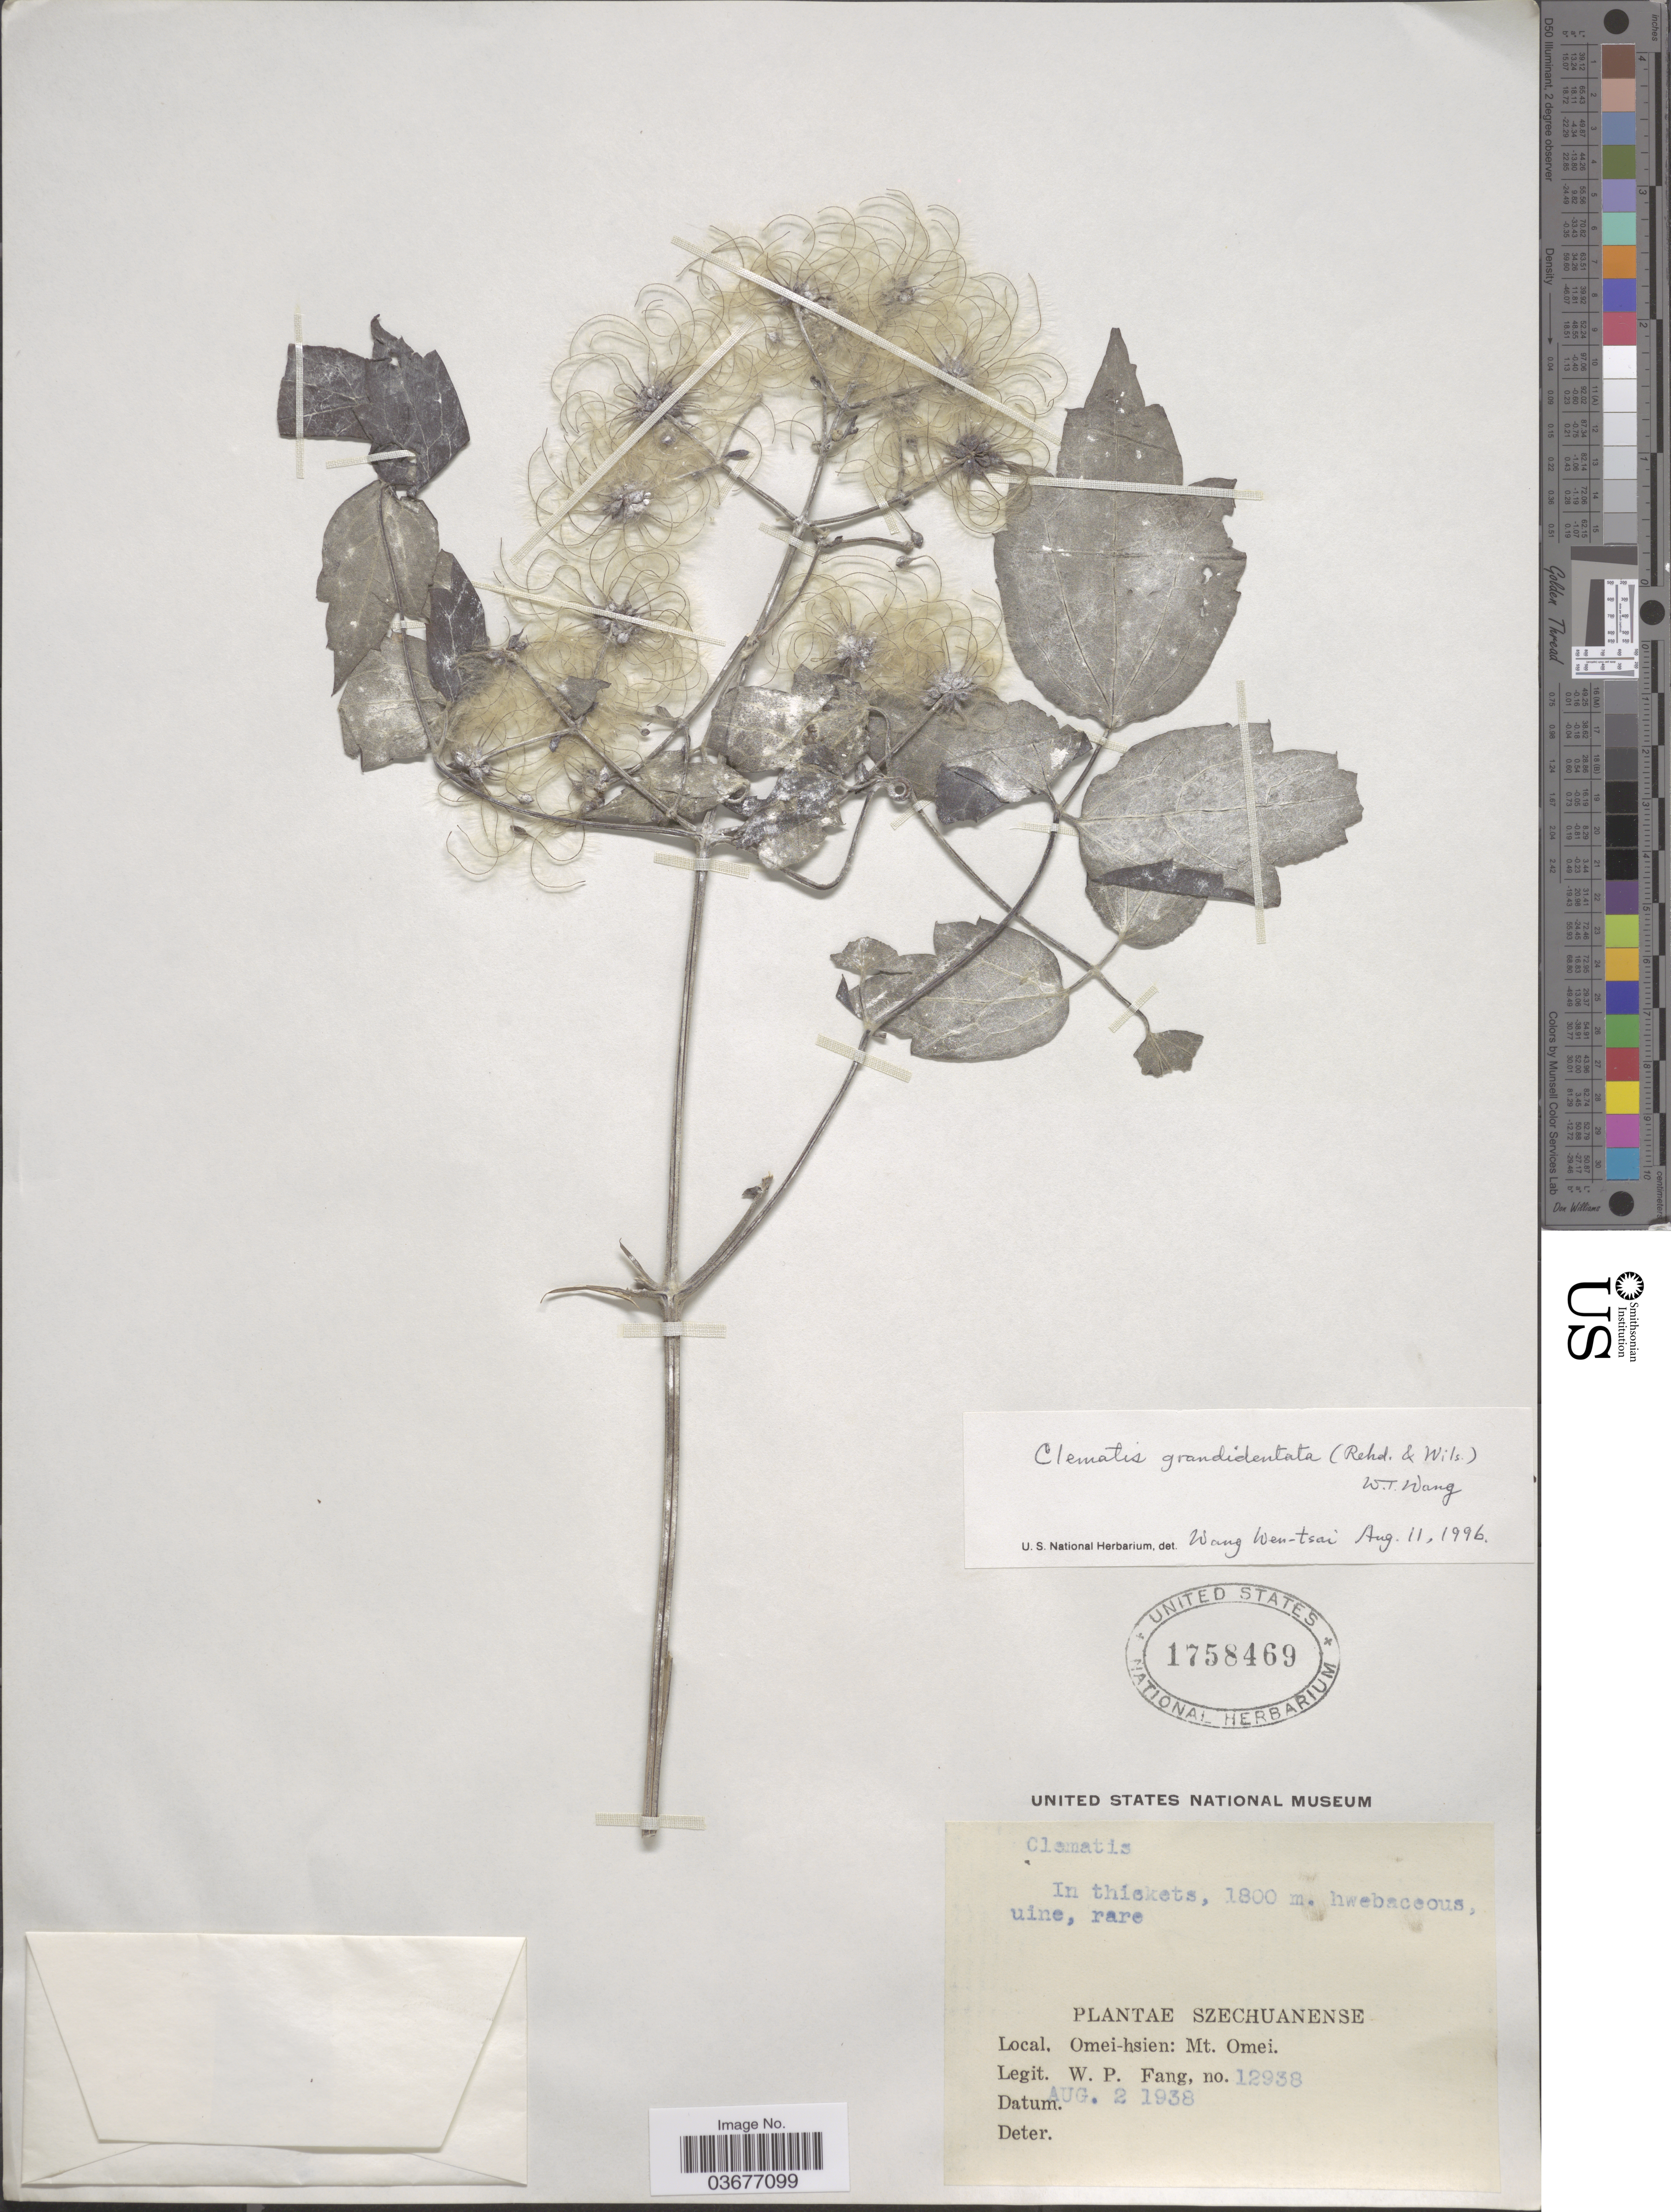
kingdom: Plantae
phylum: Tracheophyta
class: Magnoliopsida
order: Ranunculales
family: Ranunculaceae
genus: Clematis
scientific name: Clematis grandidentata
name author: (Rehder & E.H. Wilson) W.T. Wang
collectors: W. P. Fang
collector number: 12938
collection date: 1938-08-02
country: China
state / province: Sichuan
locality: Szechuanense. Omei-hsien: Mt. Omei.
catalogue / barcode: US 1758469